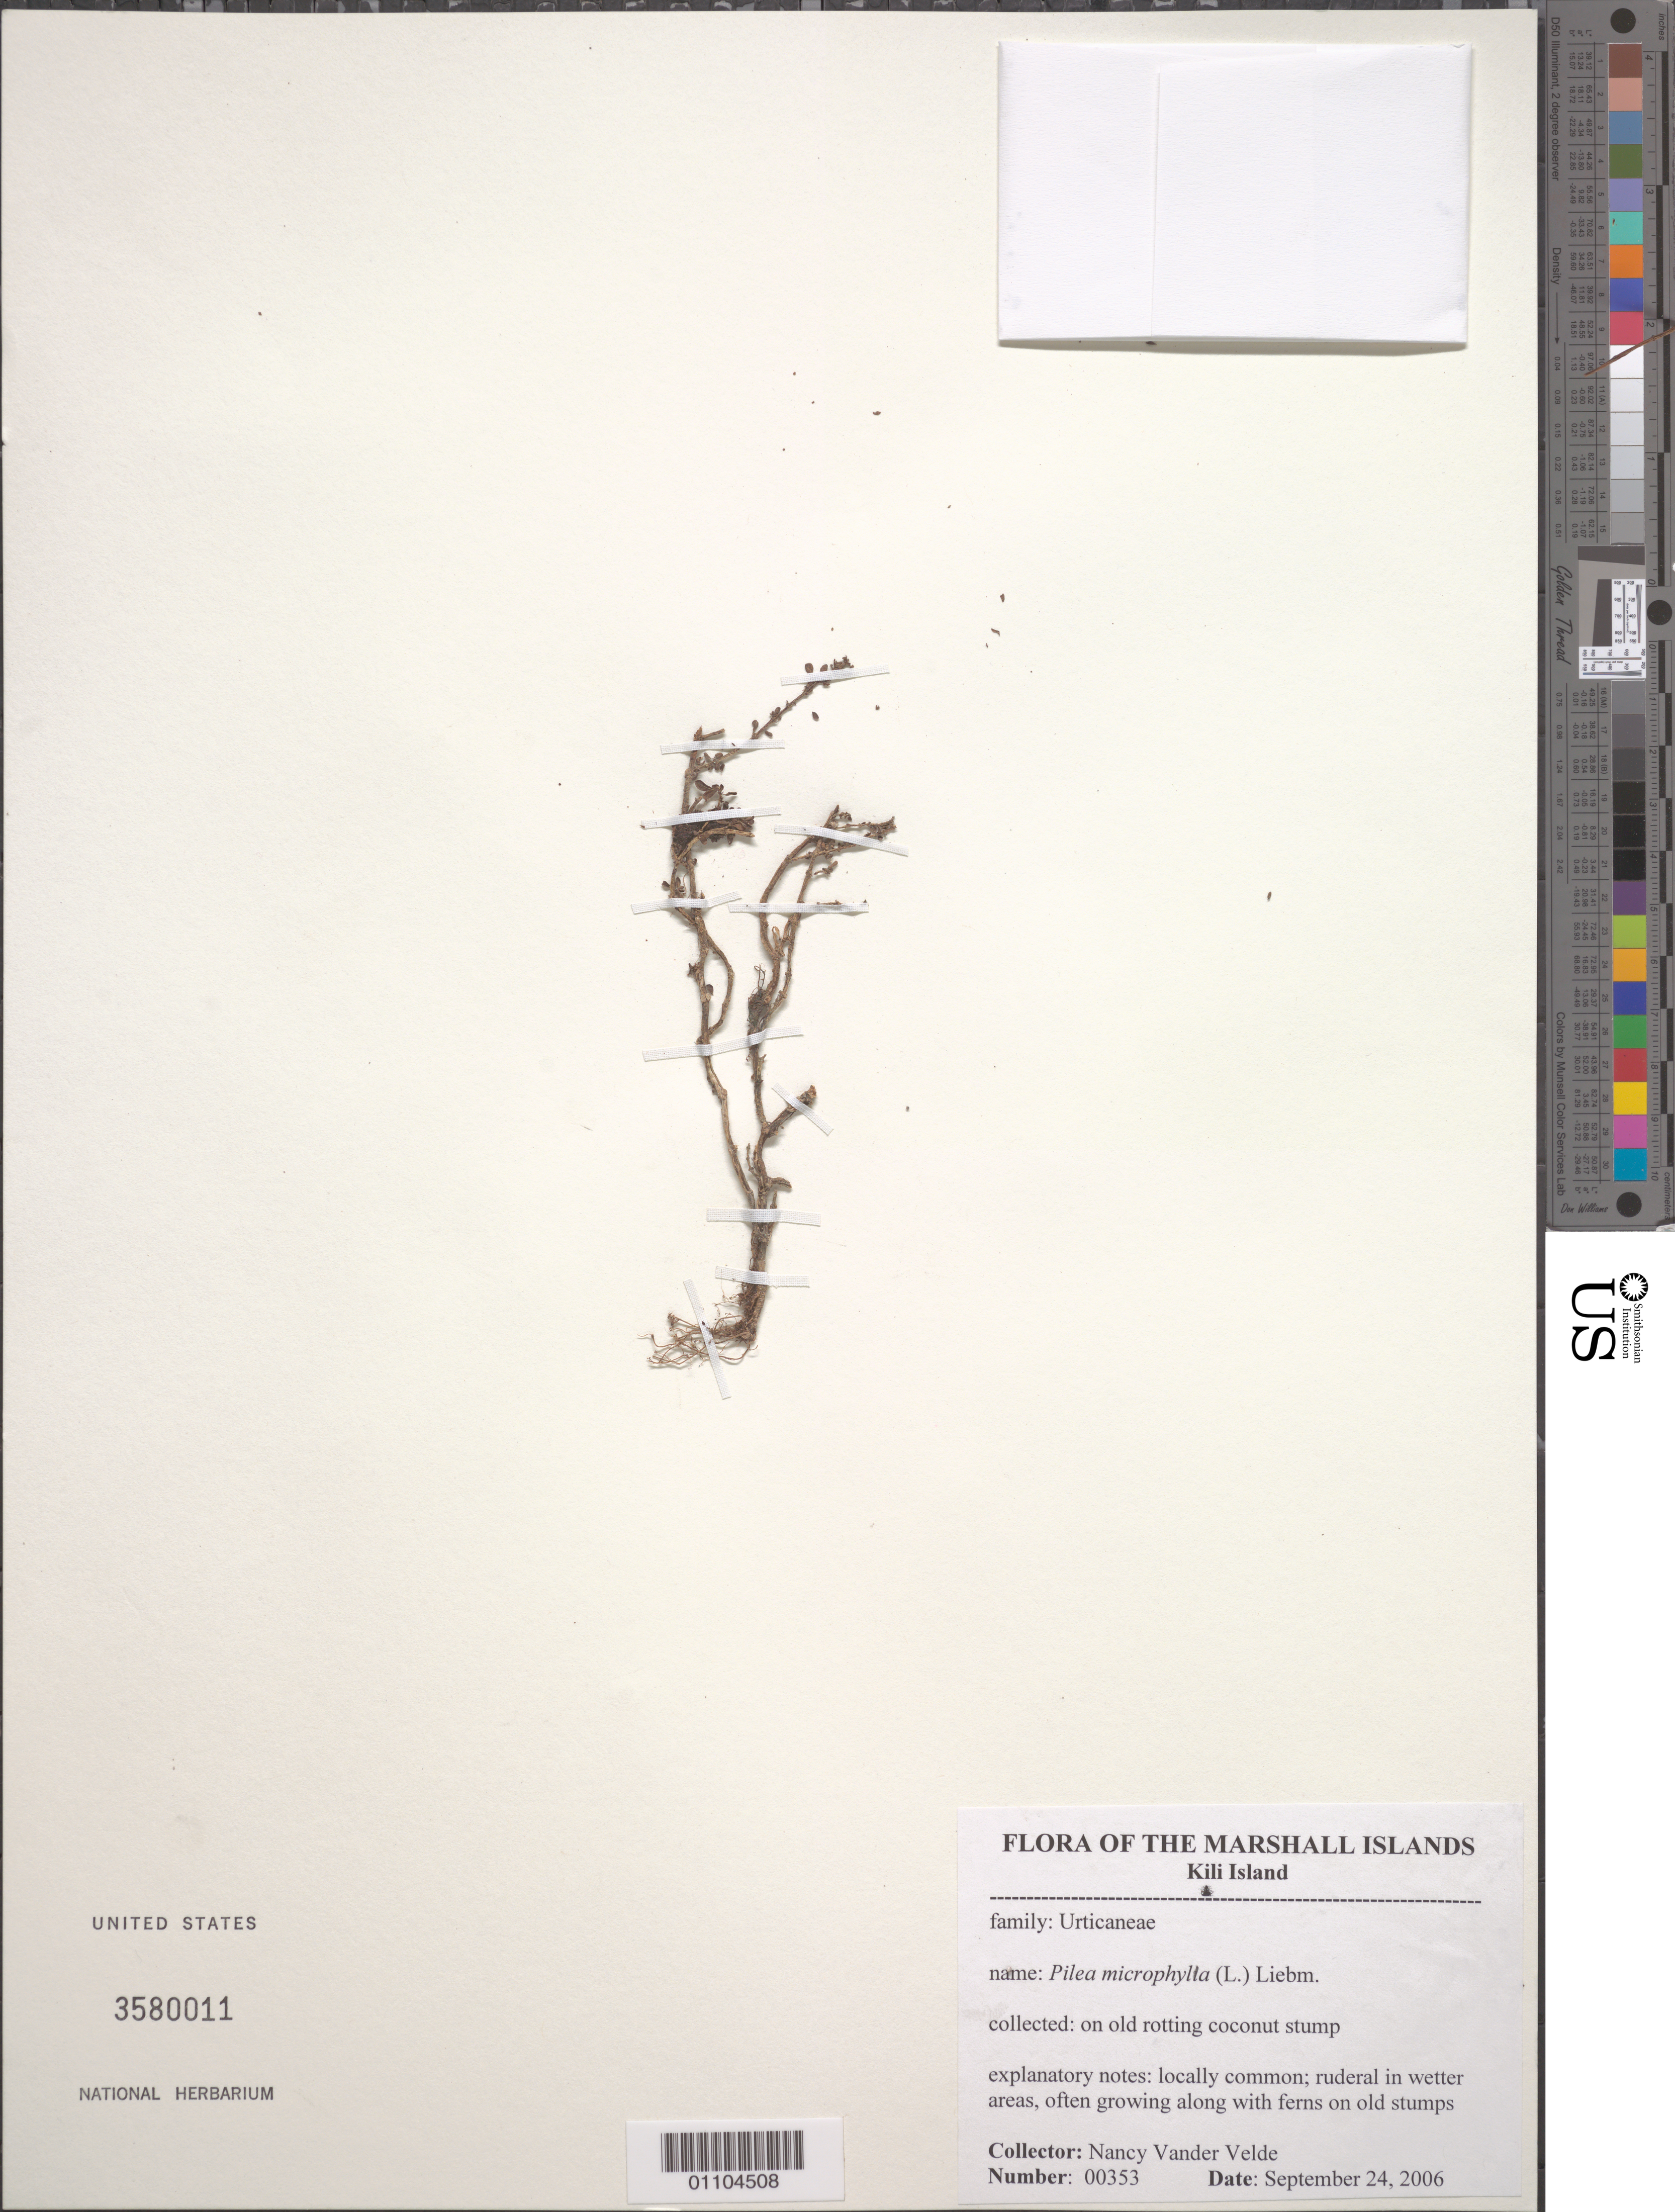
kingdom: Plantae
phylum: Tracheophyta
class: Magnoliopsida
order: Rosales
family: Urticaceae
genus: Pilea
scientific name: Pilea microphylla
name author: (L.) Liebm.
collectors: N. Vander Velde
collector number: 00353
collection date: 2006-09-24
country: Marshall Islands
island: Kili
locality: Kili Island.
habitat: On old rotting coconut stump. Locally common, ruderal in wetter areas, often growing along with ferns on old stumps.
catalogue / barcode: US 3580011